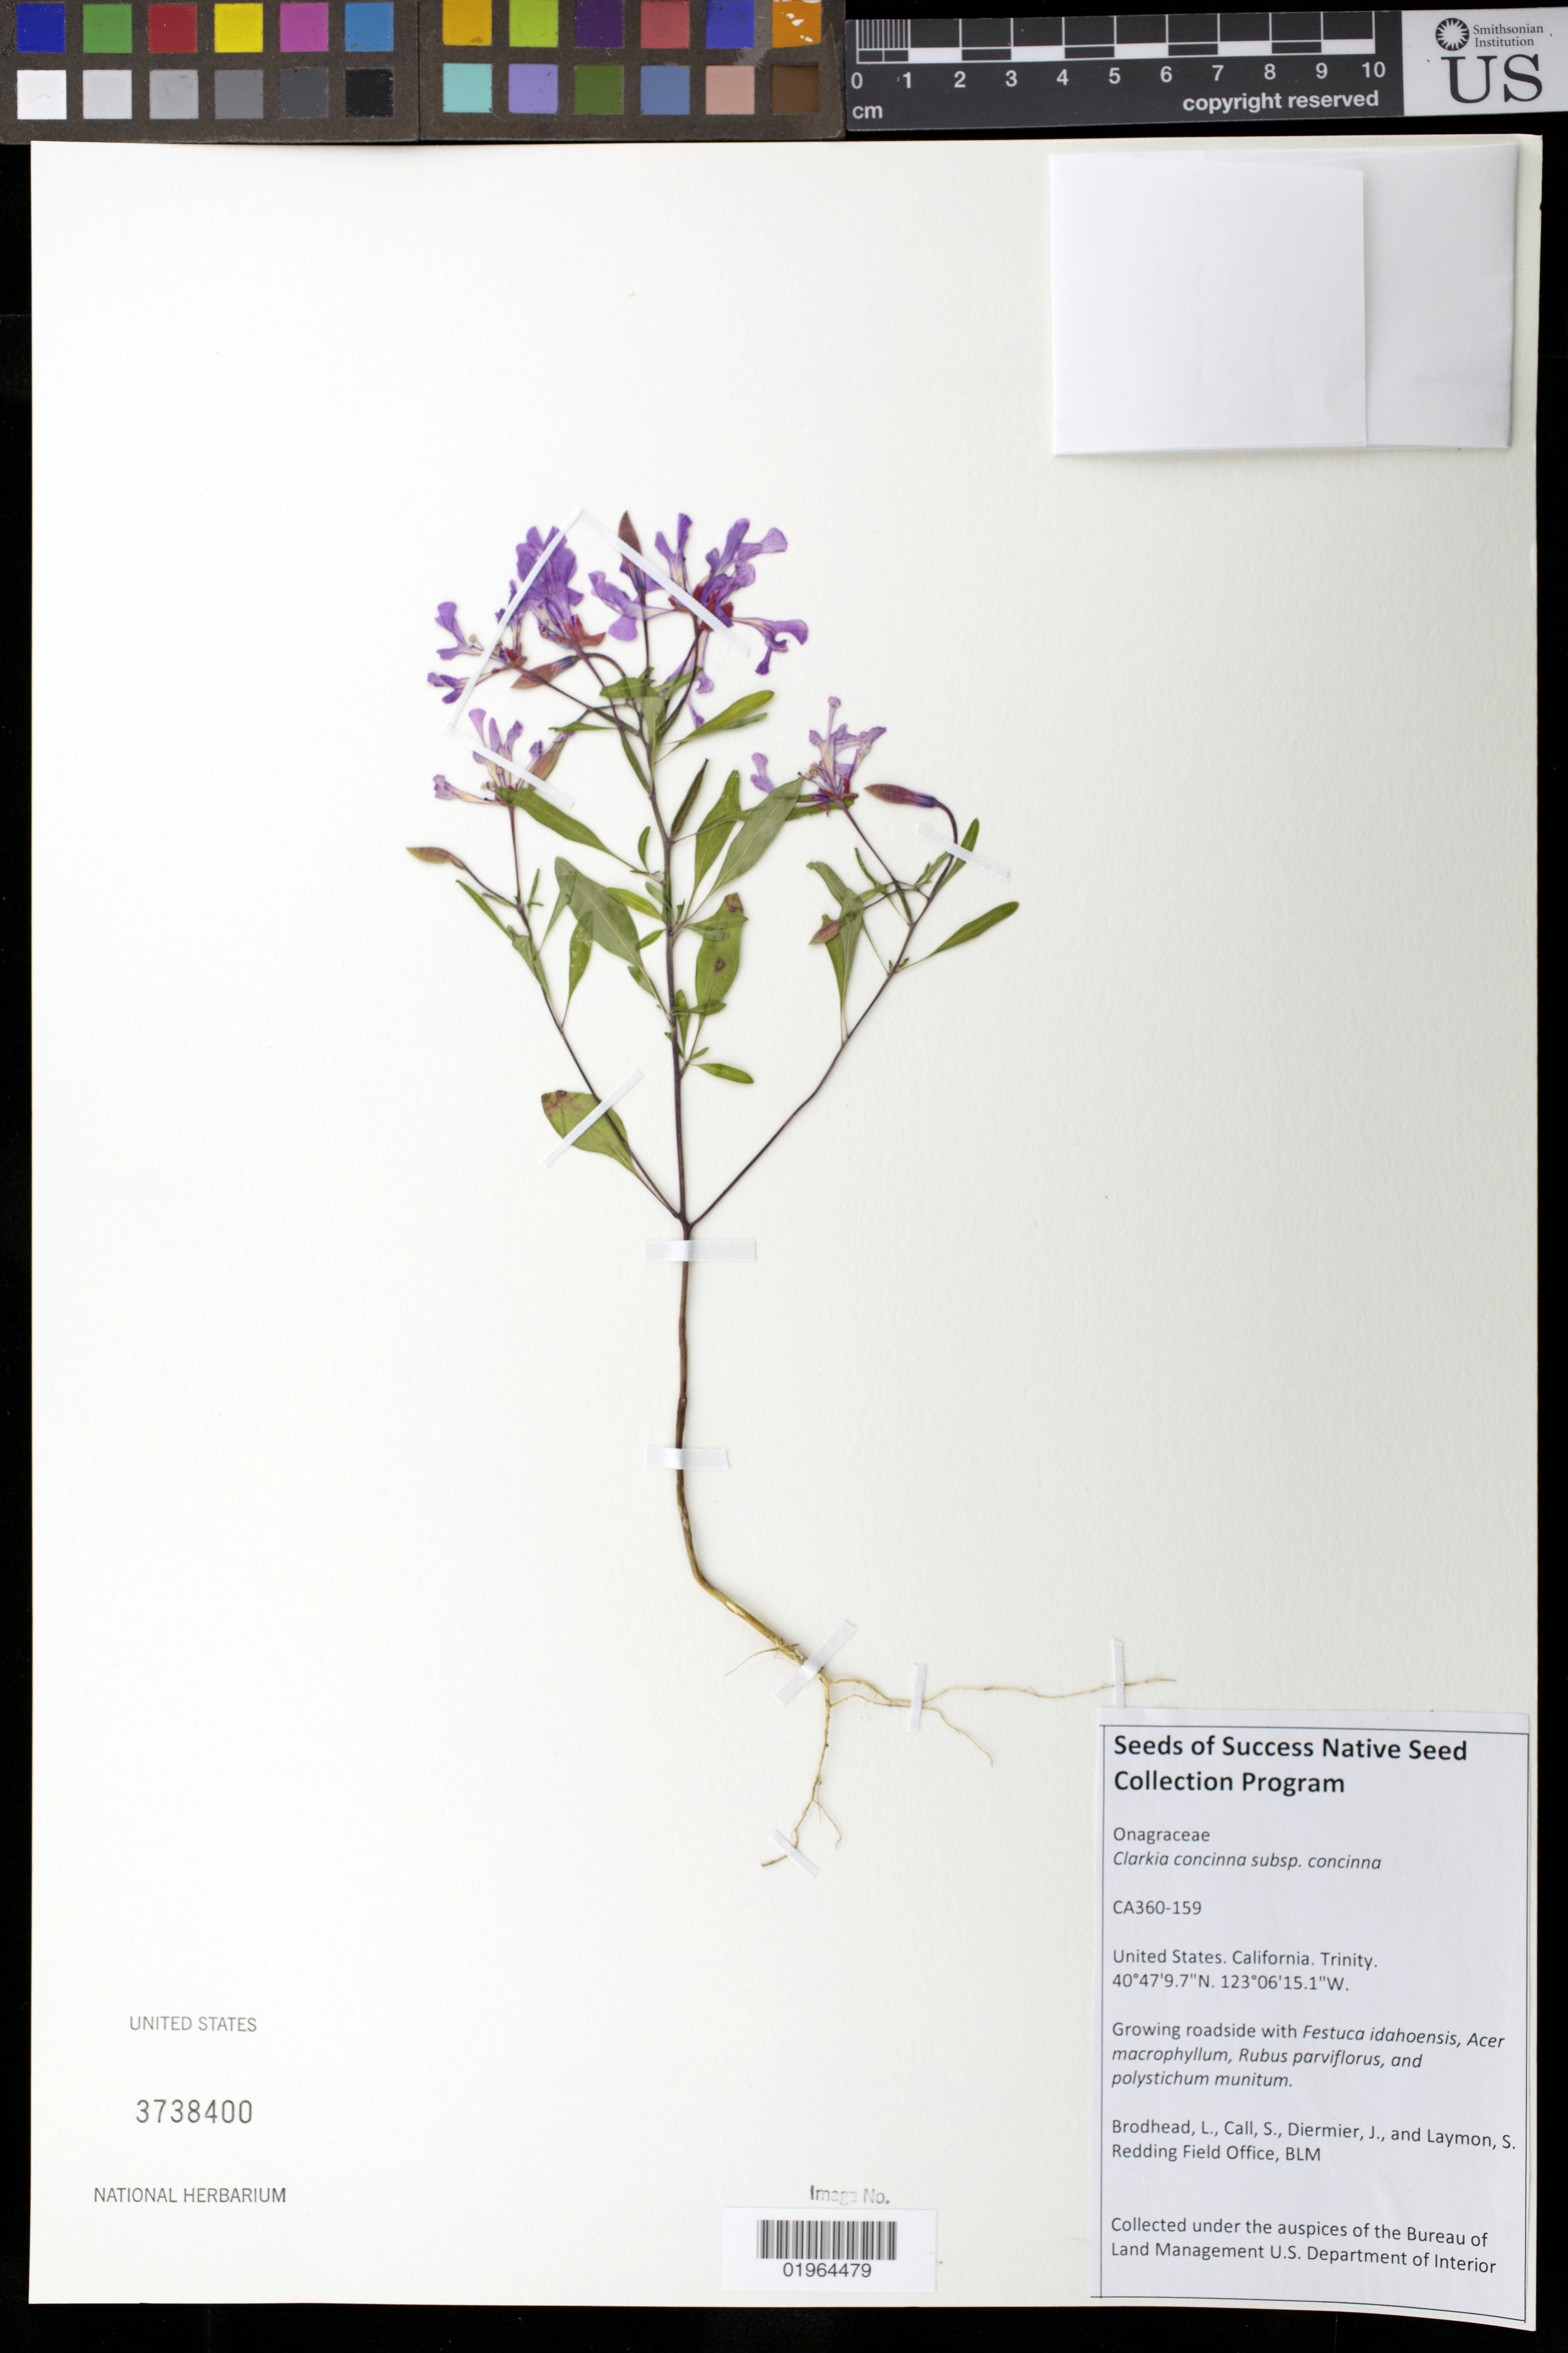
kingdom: Plantae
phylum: Tracheophyta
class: Magnoliopsida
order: Myrtales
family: Onagraceae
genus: Clarkia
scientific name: Clarkia concinna subsp. concinna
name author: (Fisch. & C.A. Mey.) Greene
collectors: L. Brodhead, S. Call, J. Diermier & S. Laymon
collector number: CA360-159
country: United States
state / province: California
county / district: Trinity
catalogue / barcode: US 3738400